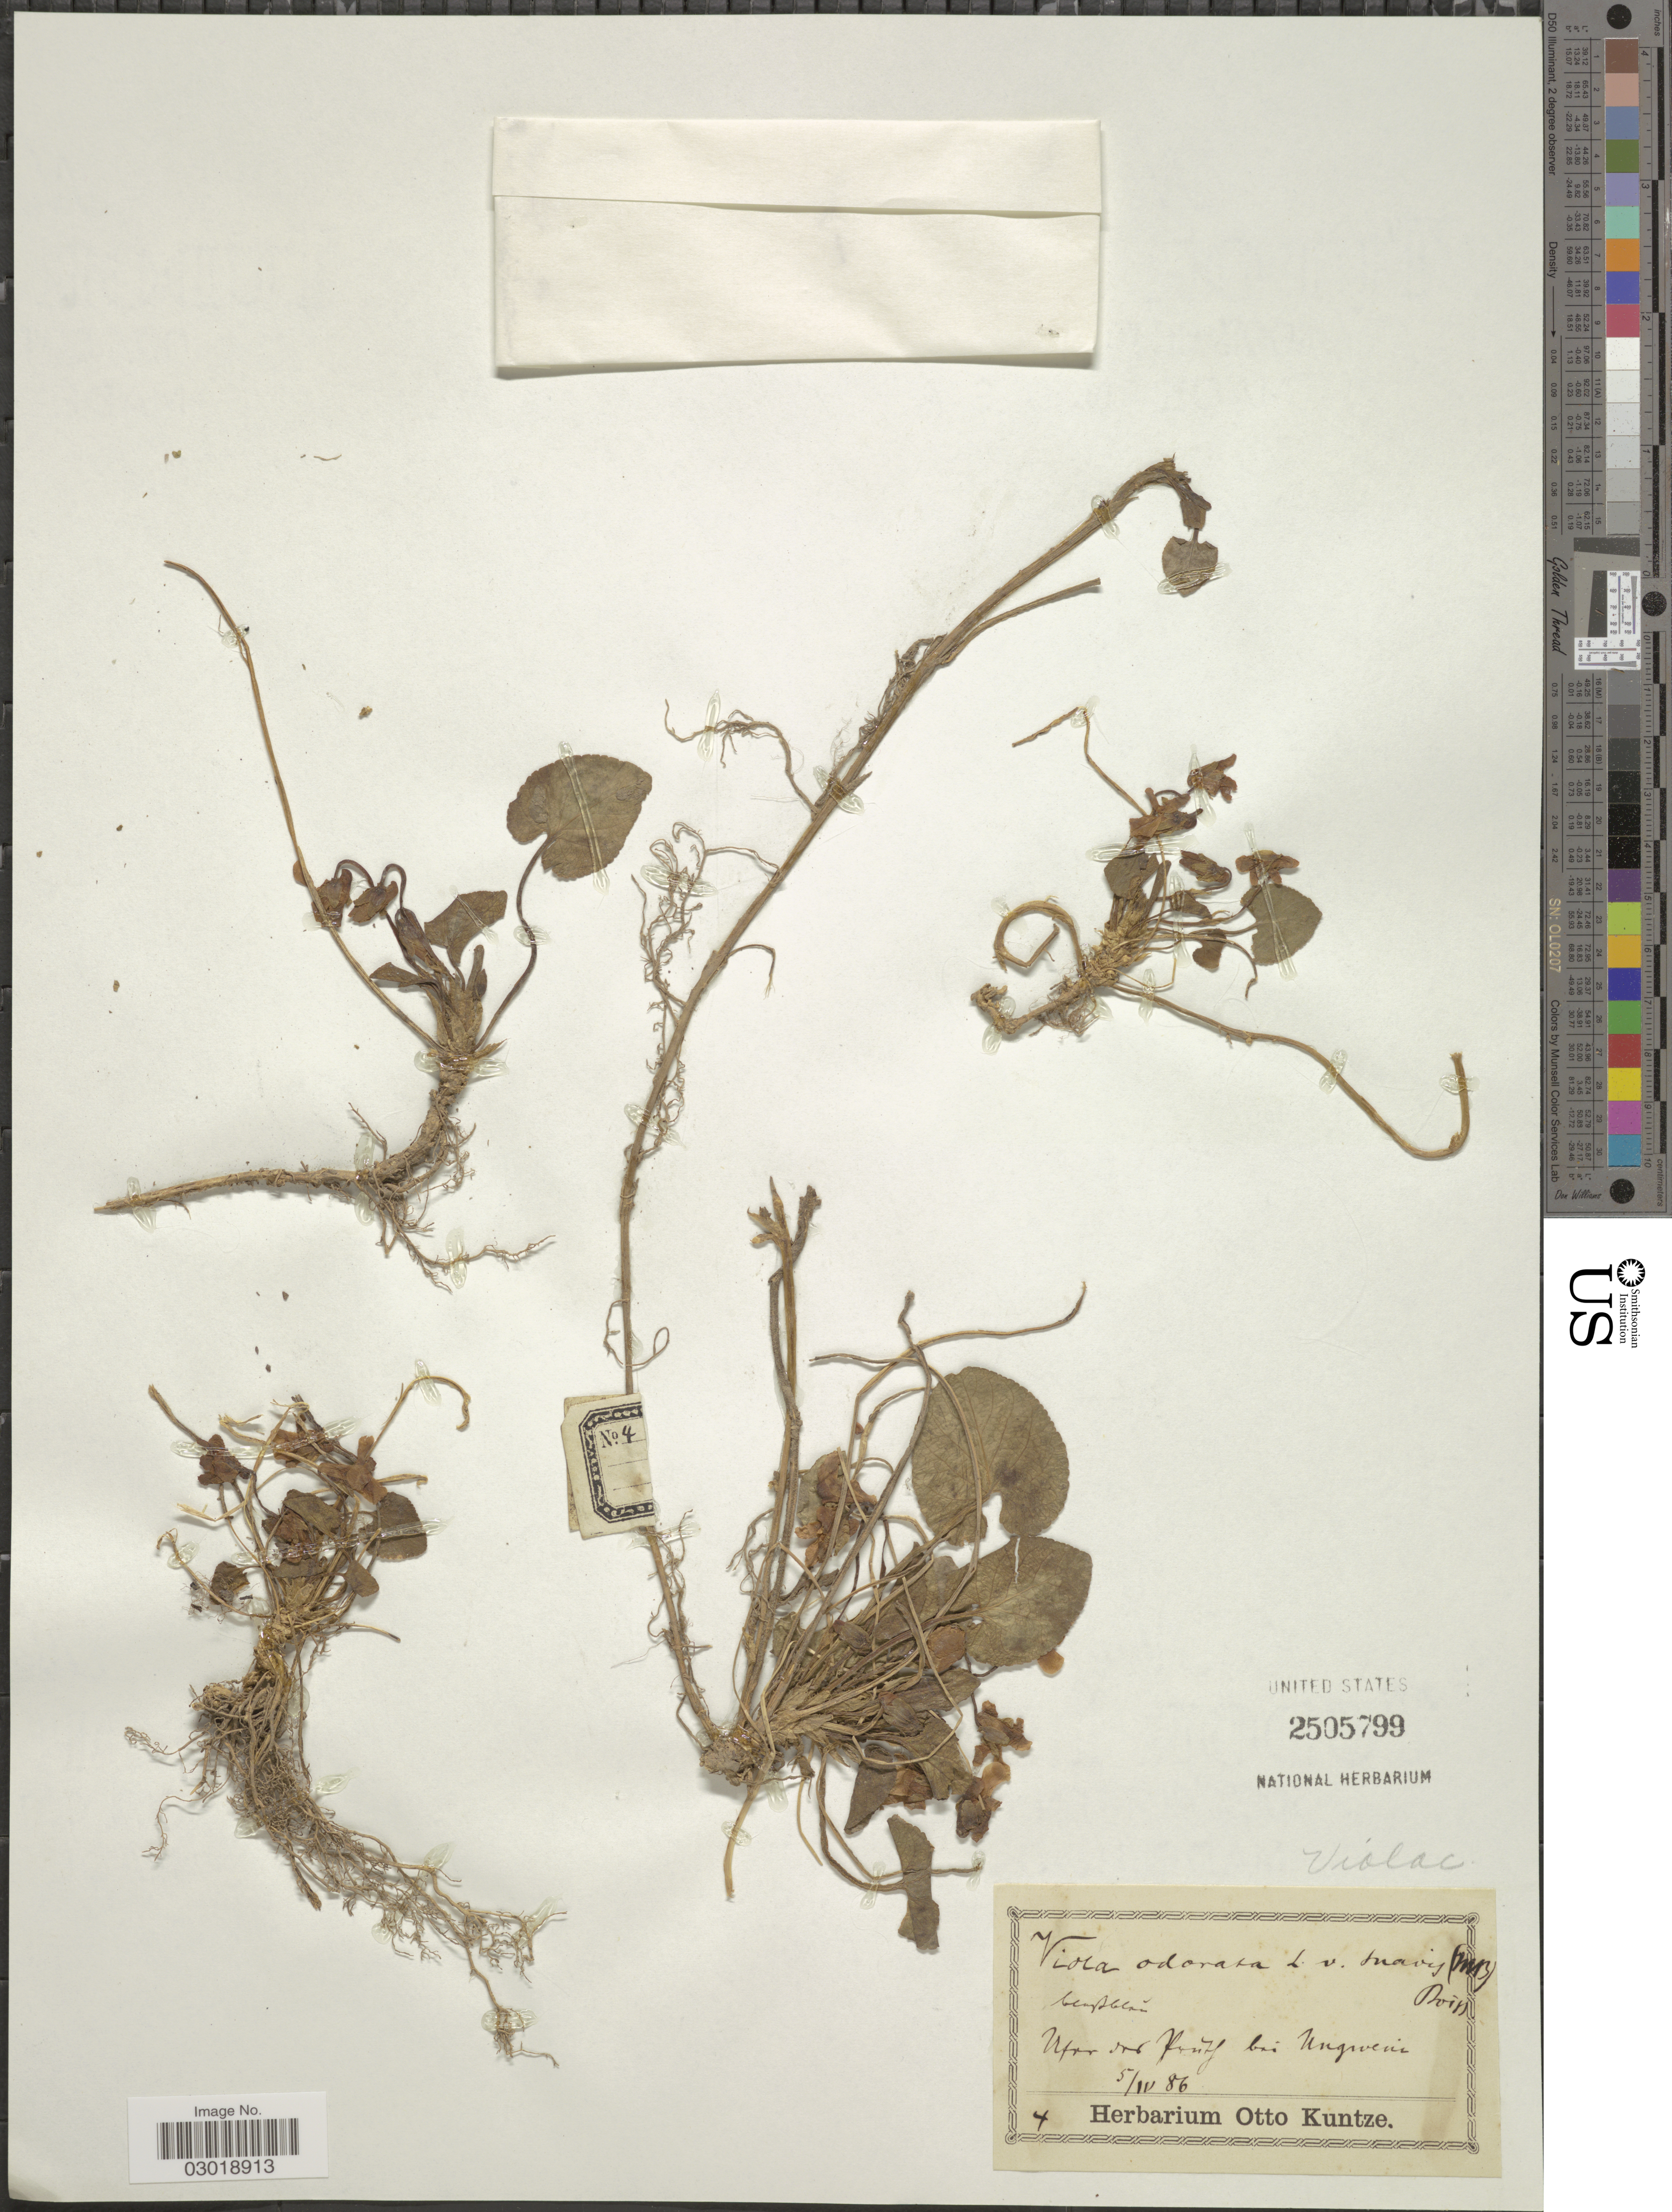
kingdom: Plantae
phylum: Tracheophyta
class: Magnoliopsida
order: Malpighiales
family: Violaceae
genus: Viola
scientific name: Viola odorata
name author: L.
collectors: ex herb. Otto Kuntze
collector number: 4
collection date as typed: Transcribed d/m/y: 5/4/86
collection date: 1886-04-05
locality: [illegible] bei Ungweni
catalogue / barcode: US 2505799